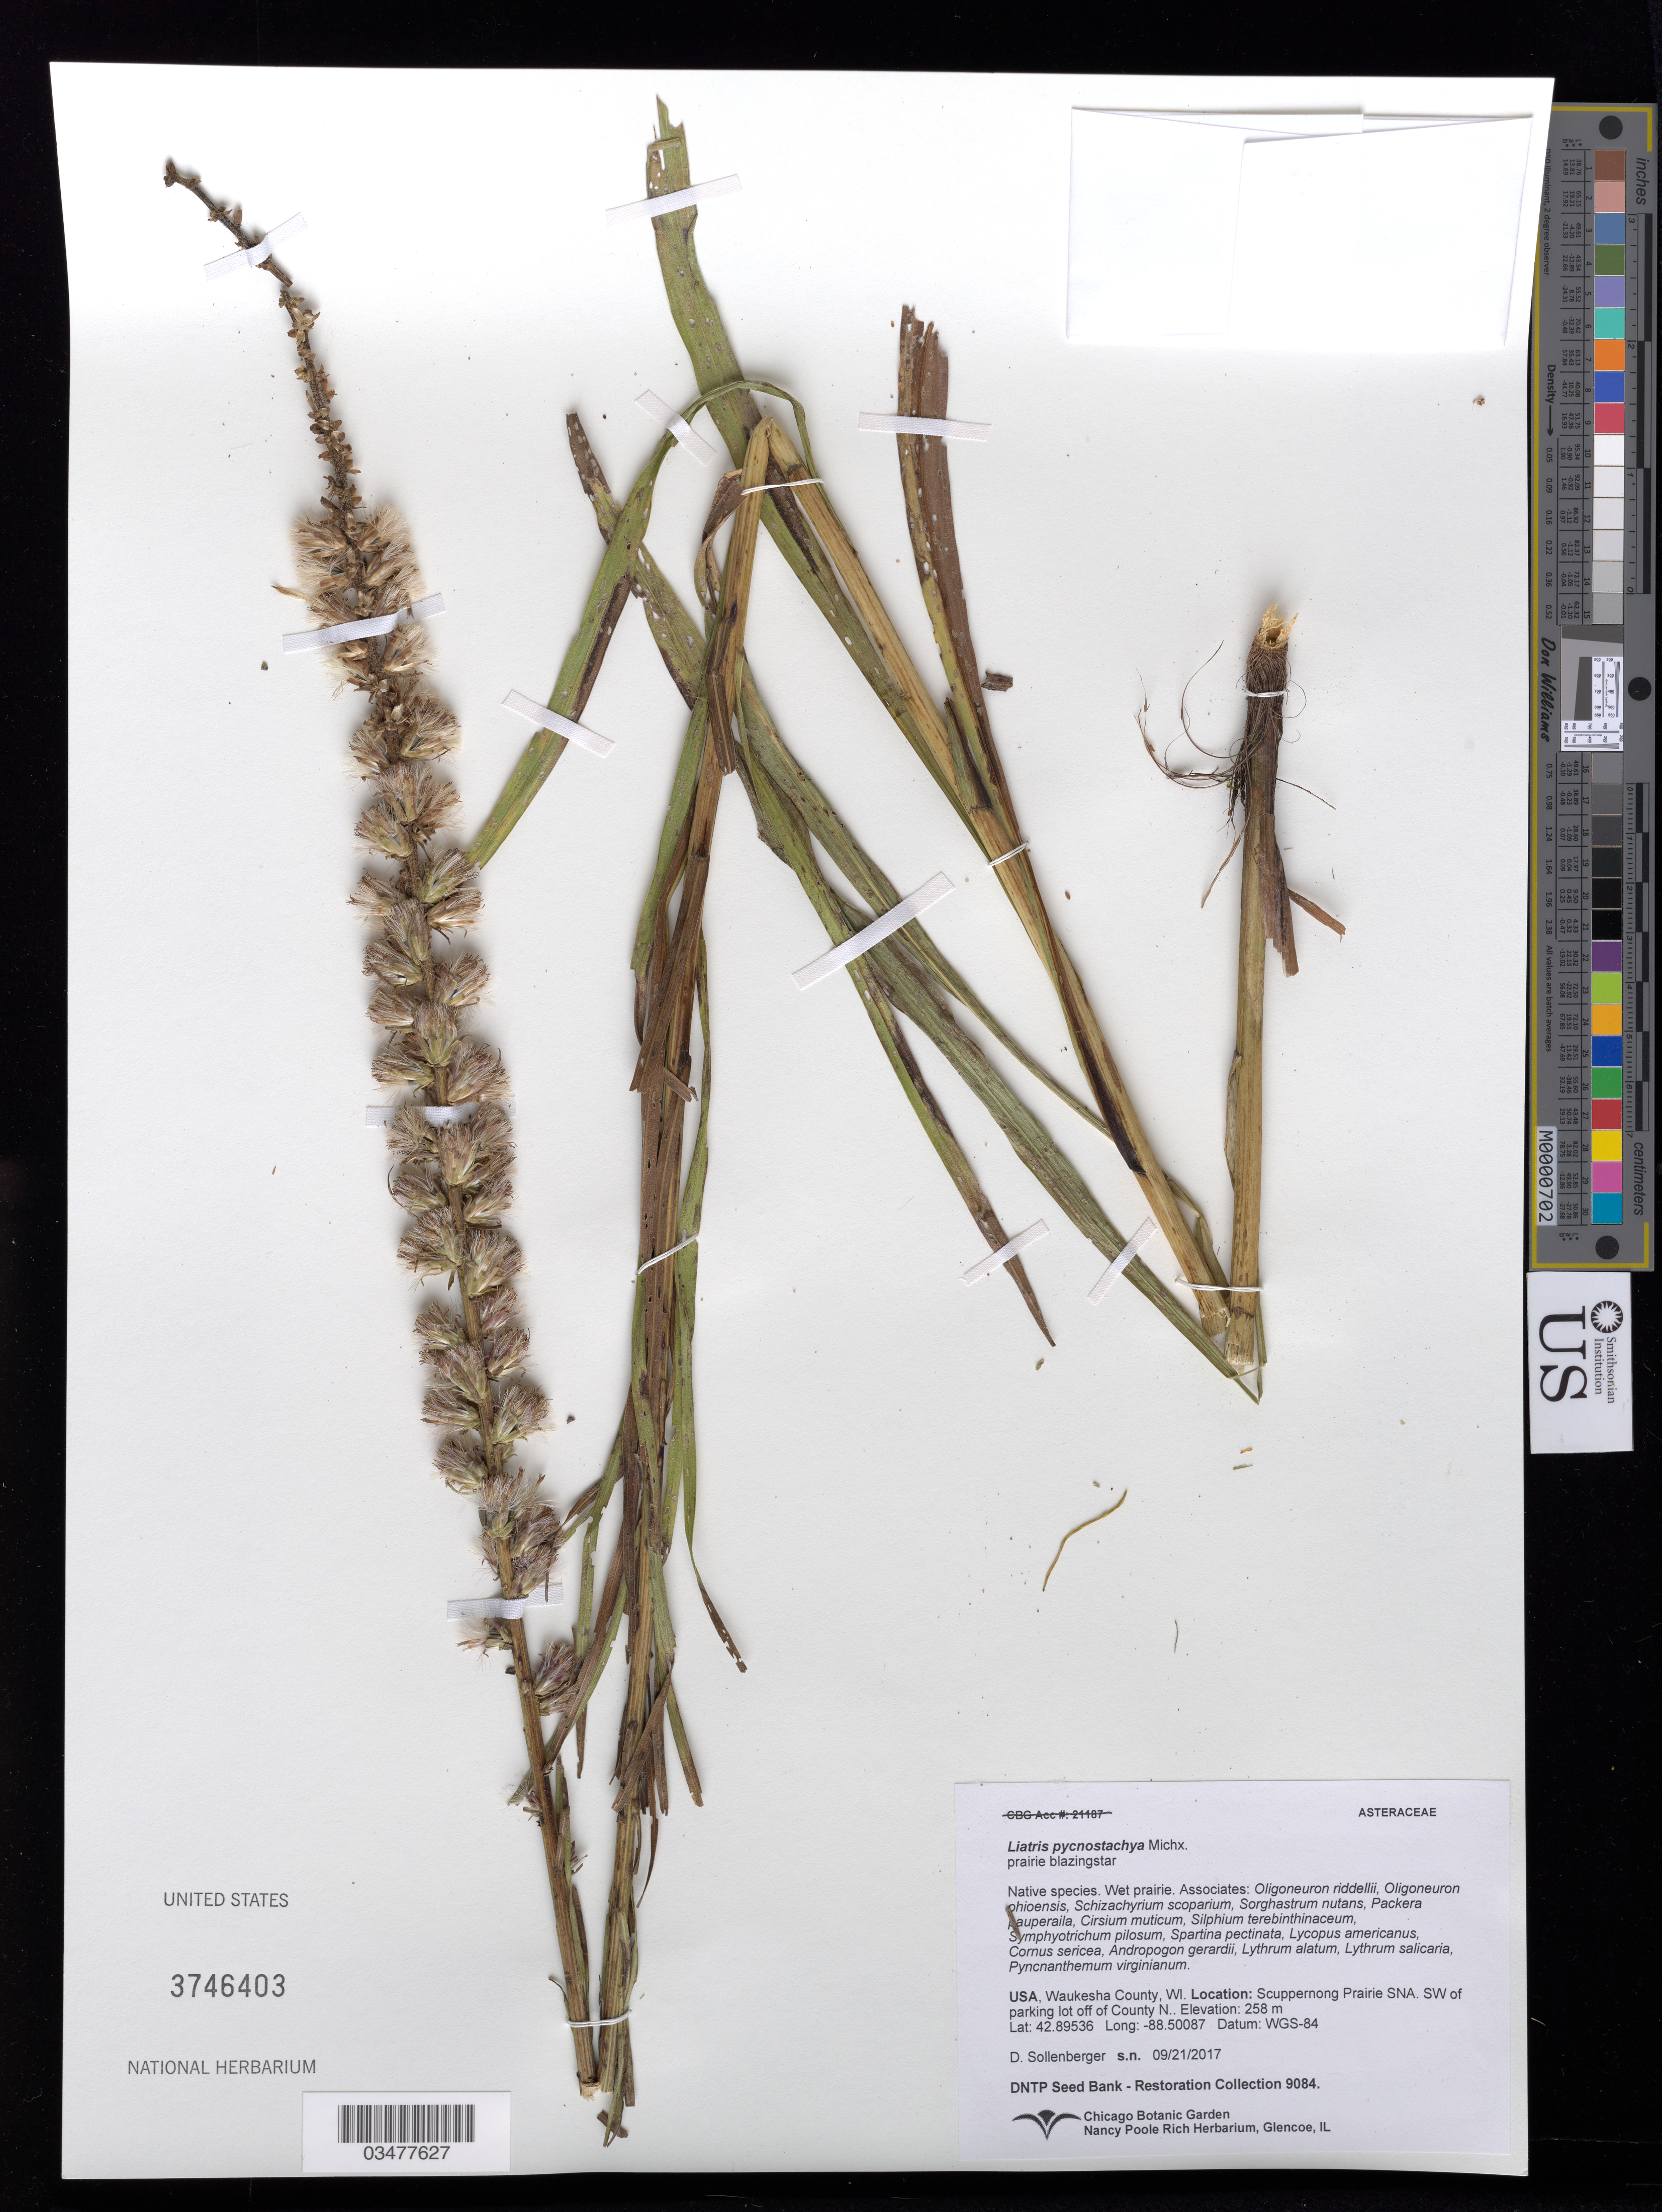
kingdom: Plantae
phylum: Tracheophyta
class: Magnoliopsida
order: Asterales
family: Asteraceae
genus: Liatris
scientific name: Liatris pycnostachya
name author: Michx.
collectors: D. Sollenberger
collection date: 2017-09-21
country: United States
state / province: Wisconsin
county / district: Waukesha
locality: Scuppernong Prairie SNA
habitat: Wet prairie. Cirsium muticum, Lythrum alatum, Lythrum salicaria, etc.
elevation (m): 258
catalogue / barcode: US 3746403